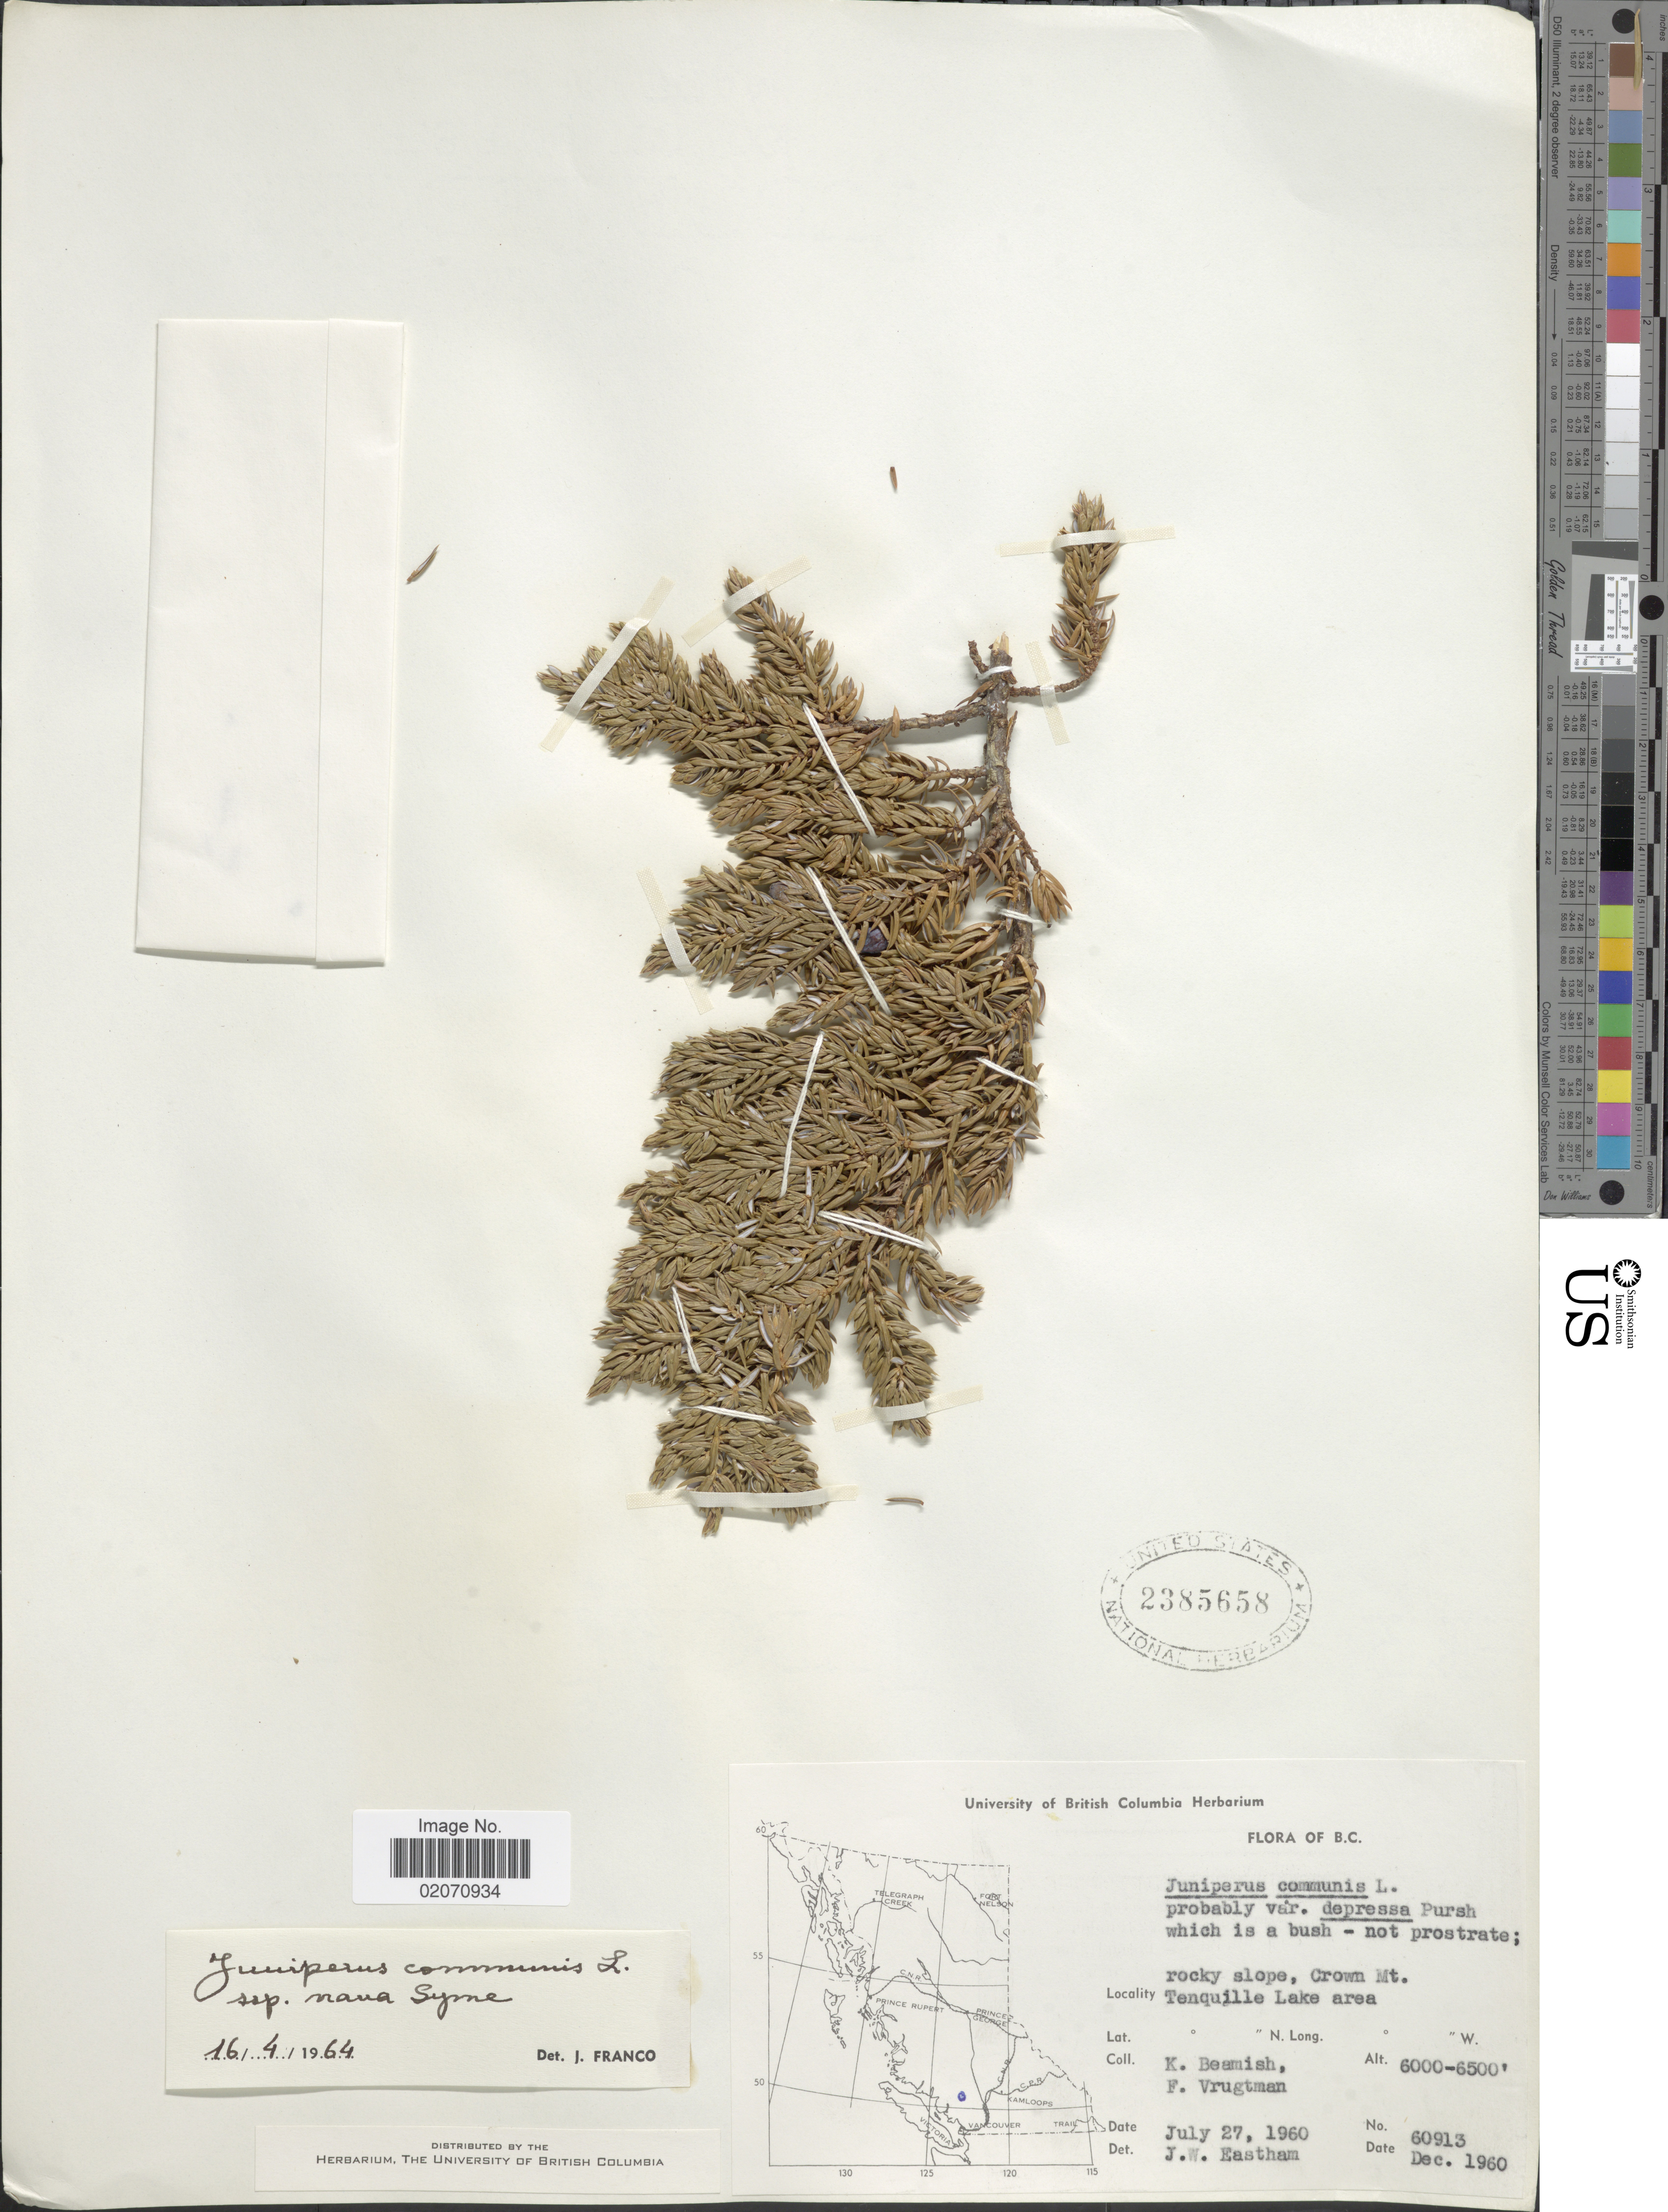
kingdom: Plantae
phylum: Tracheophyta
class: Pinopsida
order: Pinales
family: Cupressaceae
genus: Juniperus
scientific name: Juniperus communis subsp. nana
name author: (Willd.) Syme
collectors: K. Beamish & F. Vrugtman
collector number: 60913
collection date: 1960-07-27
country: Canada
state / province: British Columbia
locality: Rocky slope, Crown Mt. Tenquille Lake Area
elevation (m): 1829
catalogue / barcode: US 2385658